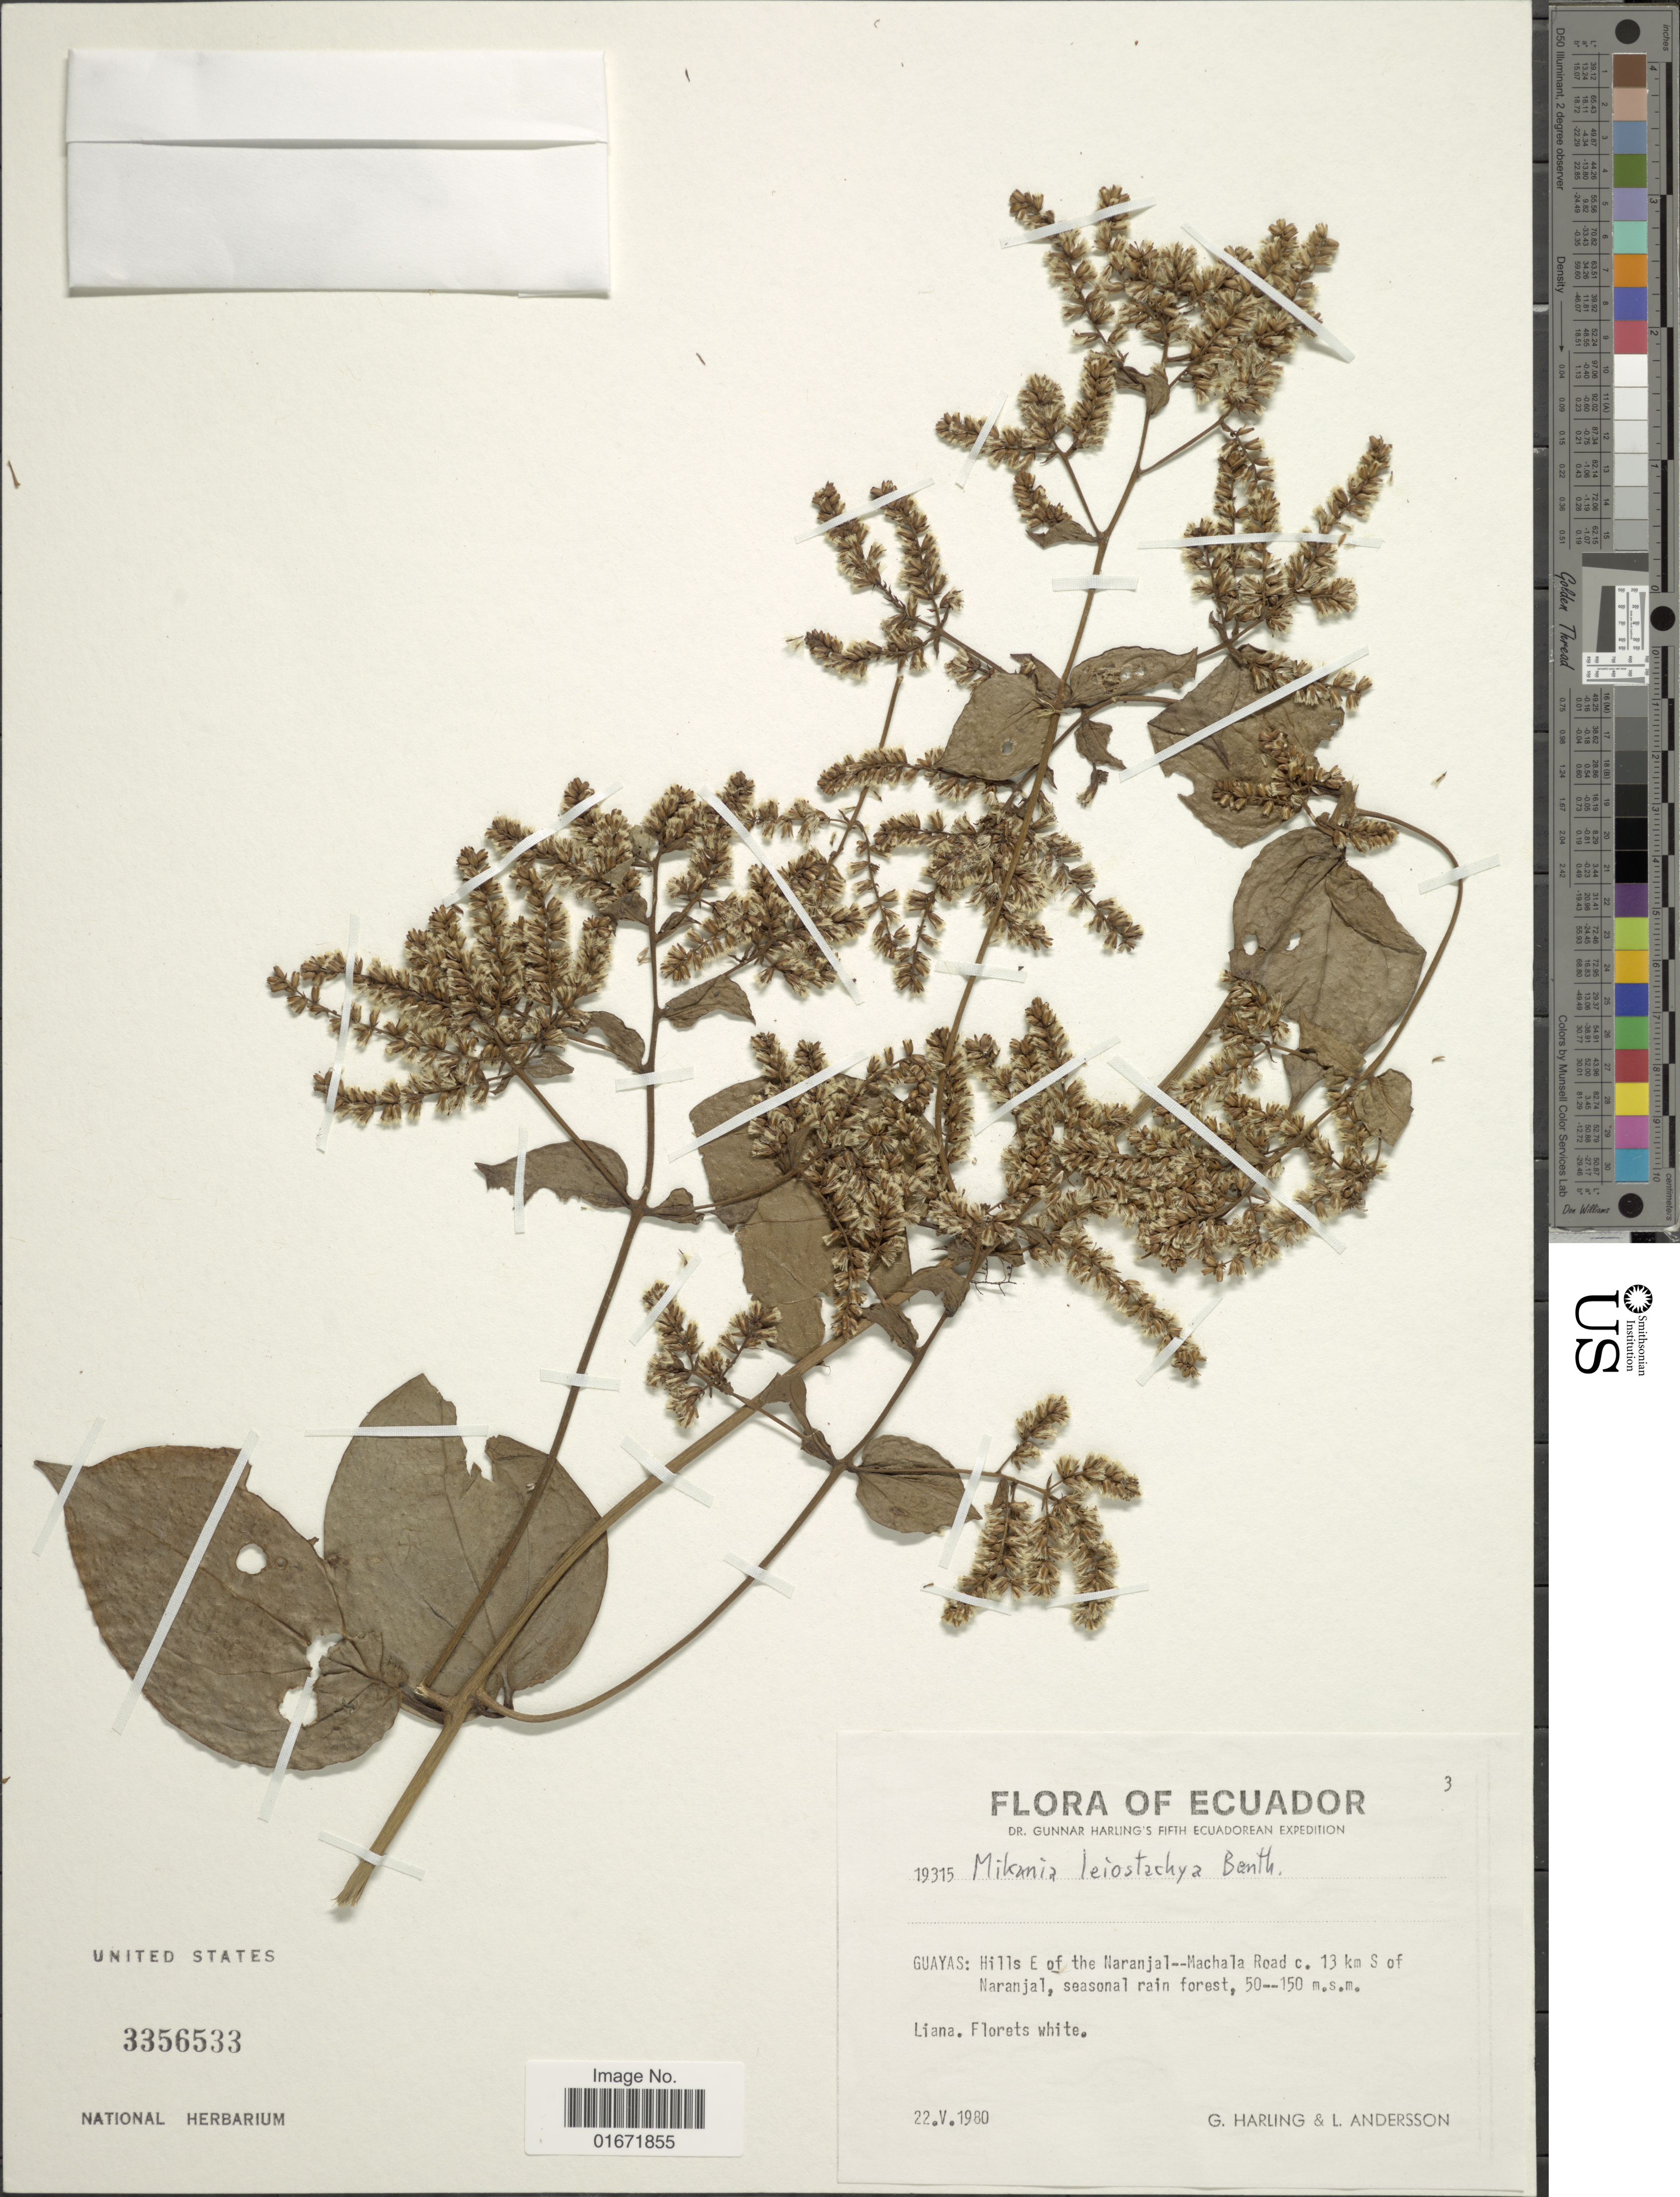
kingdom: Plantae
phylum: Tracheophyta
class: Magnoliopsida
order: Asterales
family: Asteraceae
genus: Mikania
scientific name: Mikania leiostachya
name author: Benth.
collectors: G. Harling & L. Andersson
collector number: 19315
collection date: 1980-05-22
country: Ecuador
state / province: Guayas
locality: Guayas: Hills E of the Naranjal -- Machala Road c. 13 km S of Naranjal, seasonal rain forest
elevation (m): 50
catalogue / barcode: US 3356533